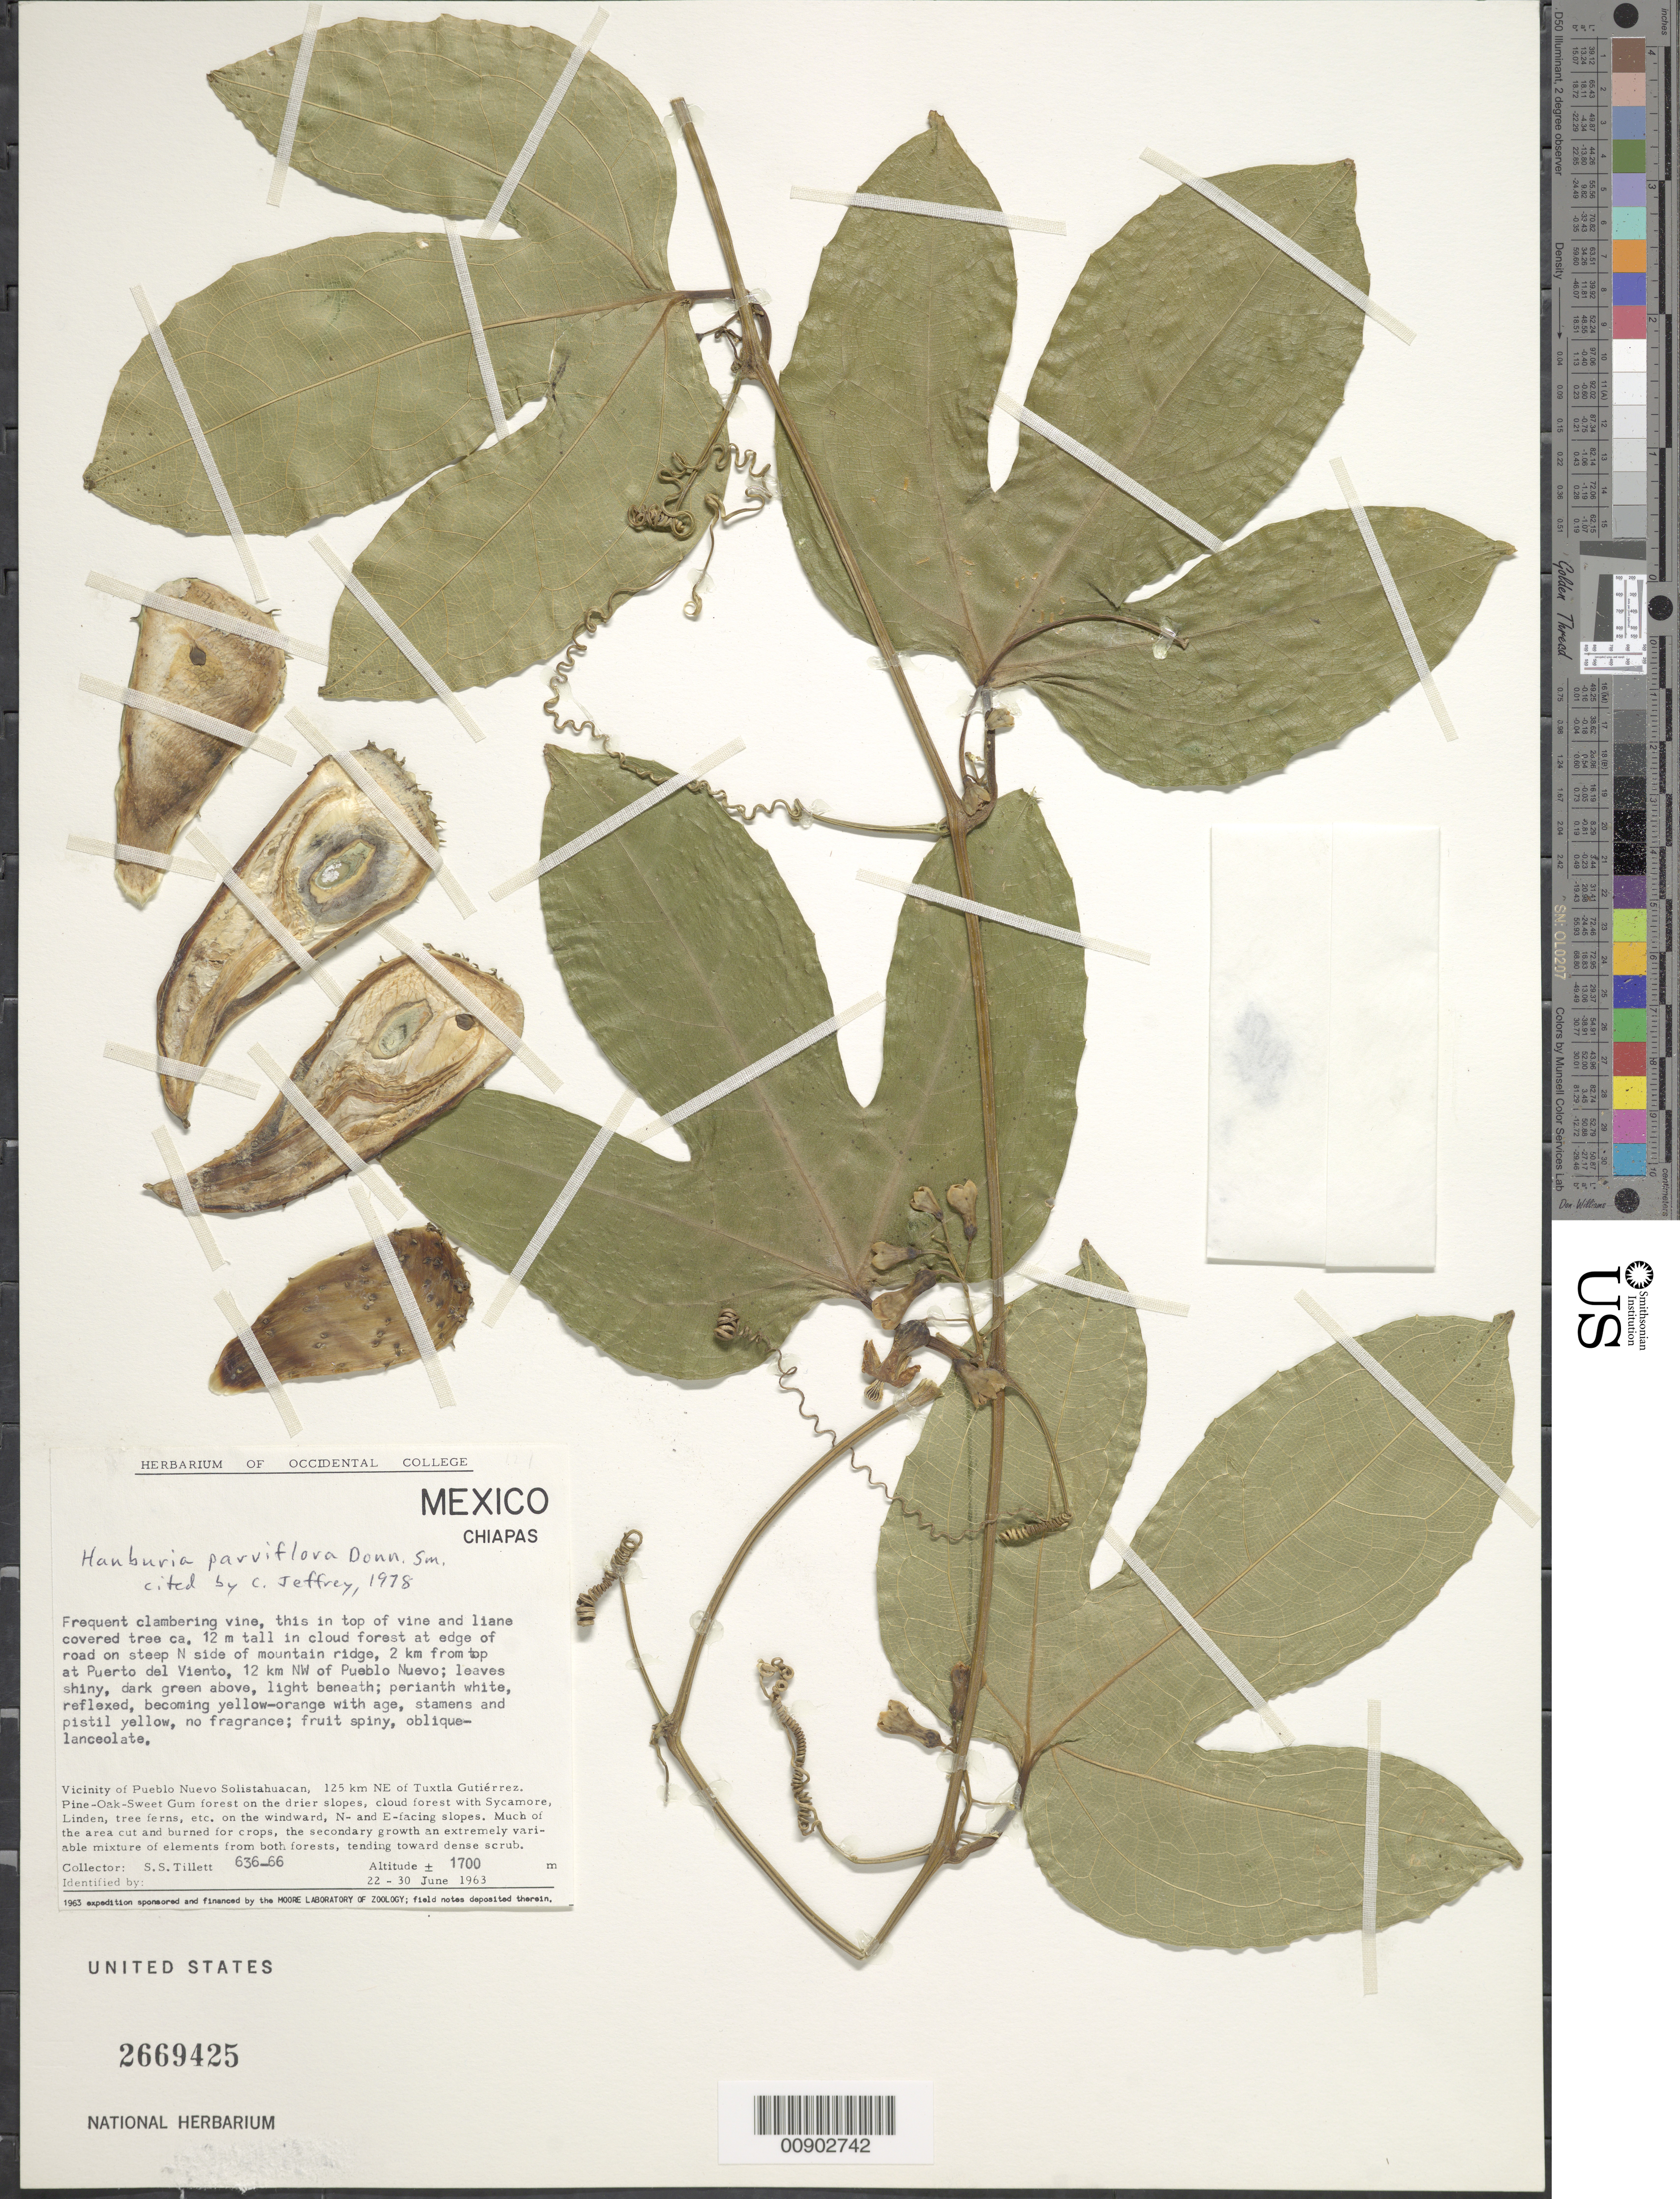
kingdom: Plantae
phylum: Tracheophyta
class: Magnoliopsida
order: Cucurbitales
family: Cucurbitaceae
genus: Hanburia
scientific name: Hanburia parviflora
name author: Donn. Sm.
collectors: S. S. Tillett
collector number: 636-66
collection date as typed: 22 Jun 1963 to 30 Jun 1963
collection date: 1963-06-22/1963-06-30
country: Mexico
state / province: Chiapas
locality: At edge of road on steep N side of mountain ridge, 2 km from top at Puerto del Viento, 12 km NW of Pueblo Nuevo. Vicinity of Pueblo Solistahuacan, 125 km NE of Tuxtla Gutiérrez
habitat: Cloud forest at edge of road. With Sycamore, Linden, tree ferns, etc. on the windward, N and E facing slopes.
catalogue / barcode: US 2669425